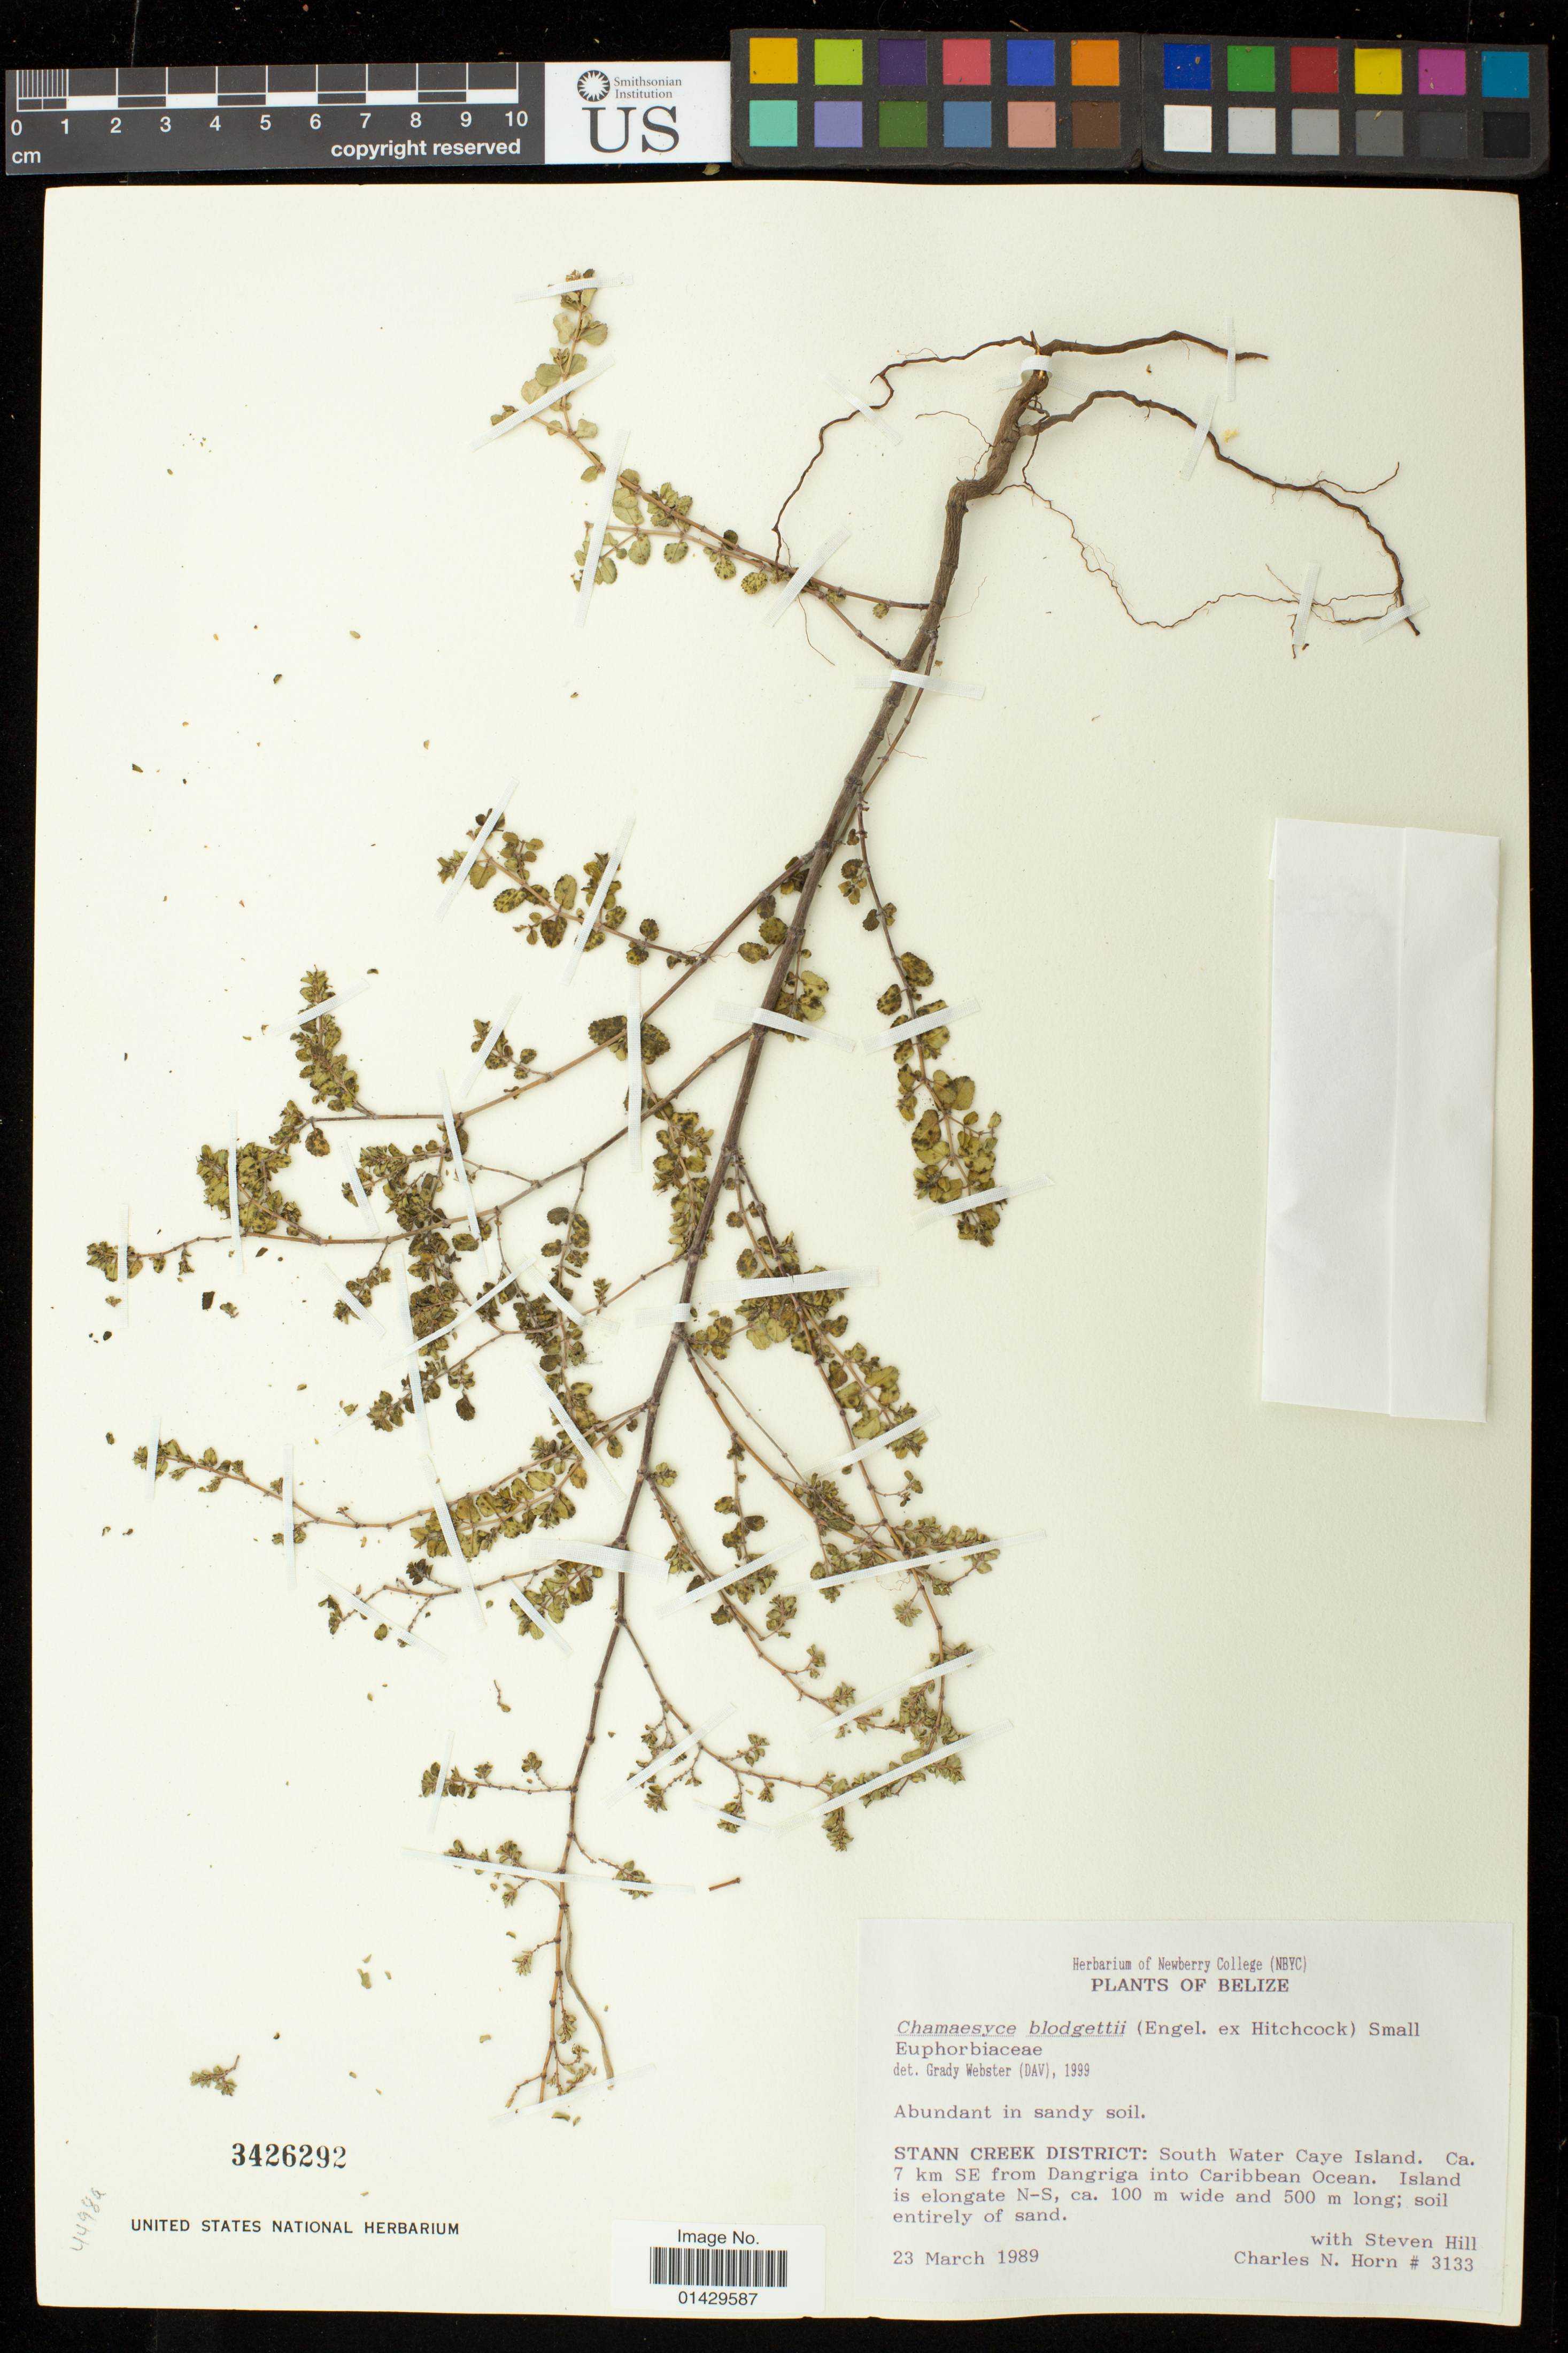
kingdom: Plantae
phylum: Tracheophyta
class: Magnoliopsida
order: Malpighiales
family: Euphorbiaceae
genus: Euphorbia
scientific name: Euphorbia blodgettii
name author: Engelm. ex Hitchc.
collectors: C. N. Horn & S. Hill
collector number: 3133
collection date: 1989-03-23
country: Belize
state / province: Stann Creek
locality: South Water Caye Island. Ca. 7 km SE from Dangriga into Caribbean Ocean.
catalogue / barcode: US 3426292